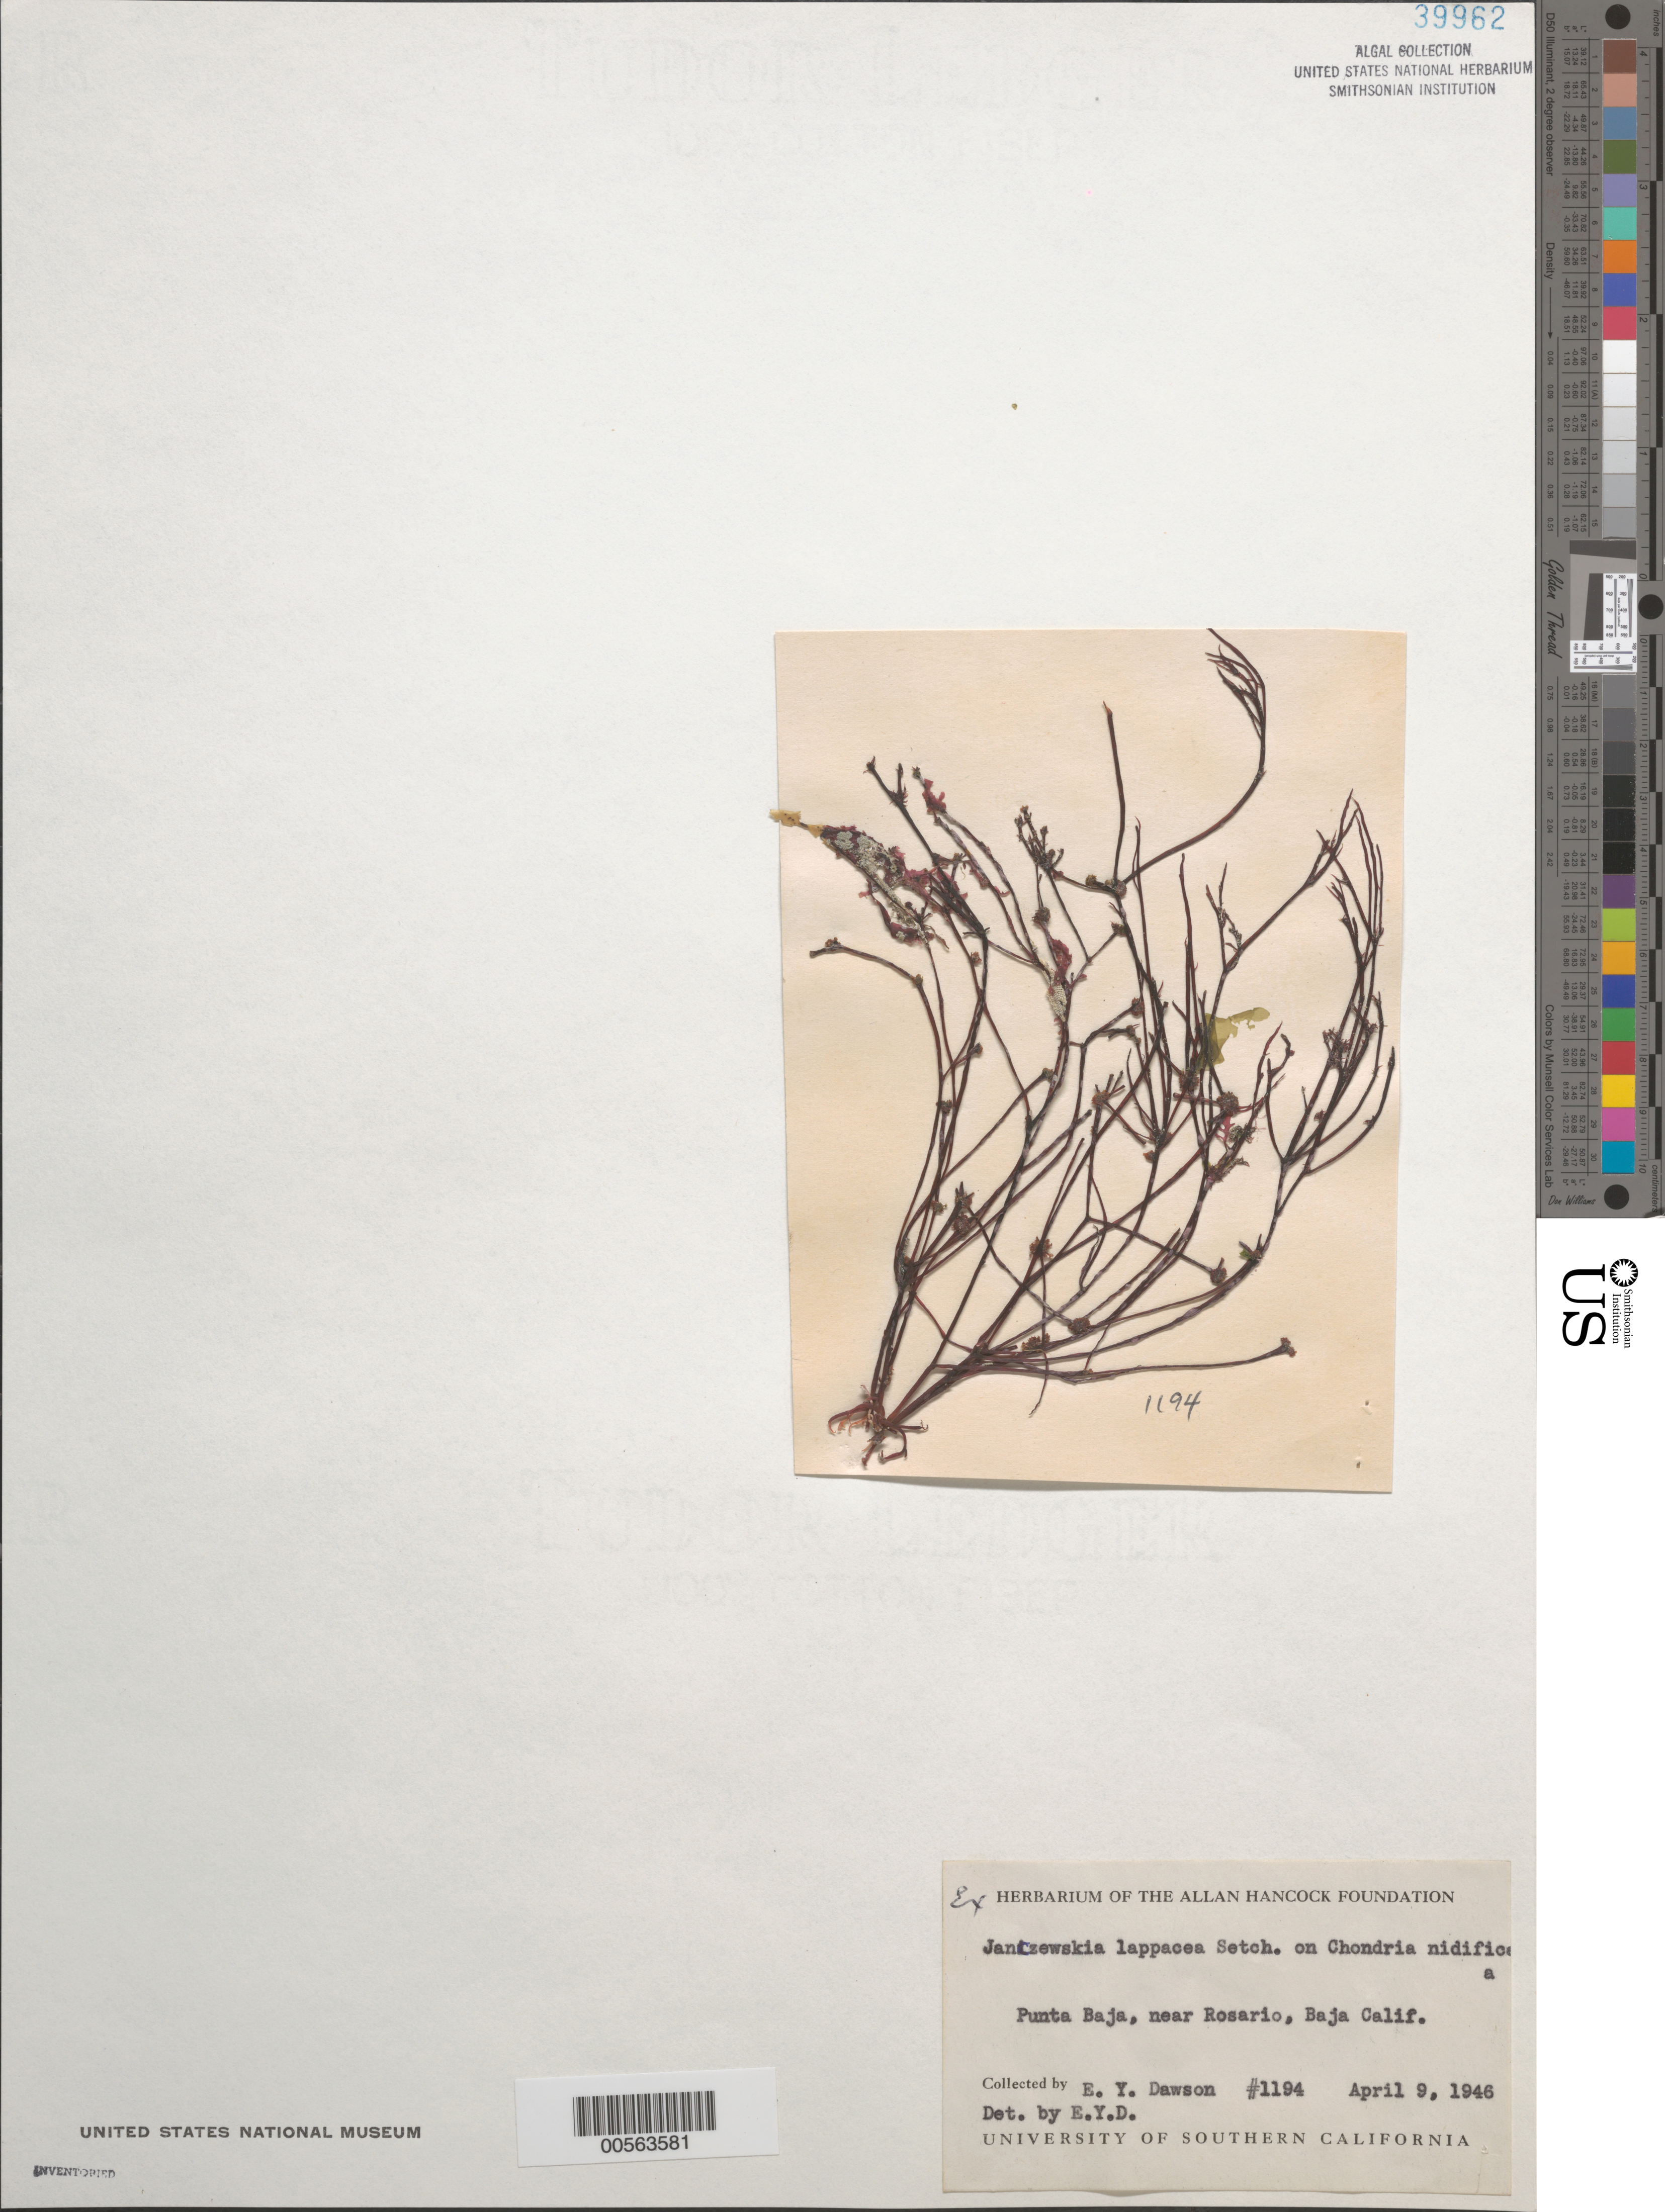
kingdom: Plantae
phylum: Rhodophyta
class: Florideophyceae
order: Ceramiales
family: Rhodomelaceae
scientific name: Heterojanczewskia lappacea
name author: (Setchell) K.W. Nam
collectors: E. Y. Dawson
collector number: EYD 1194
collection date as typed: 09 Apr 1946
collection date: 1946-04-09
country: Mexico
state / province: Baja California Norte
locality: Punta Baja, near Rosario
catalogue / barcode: US 39962